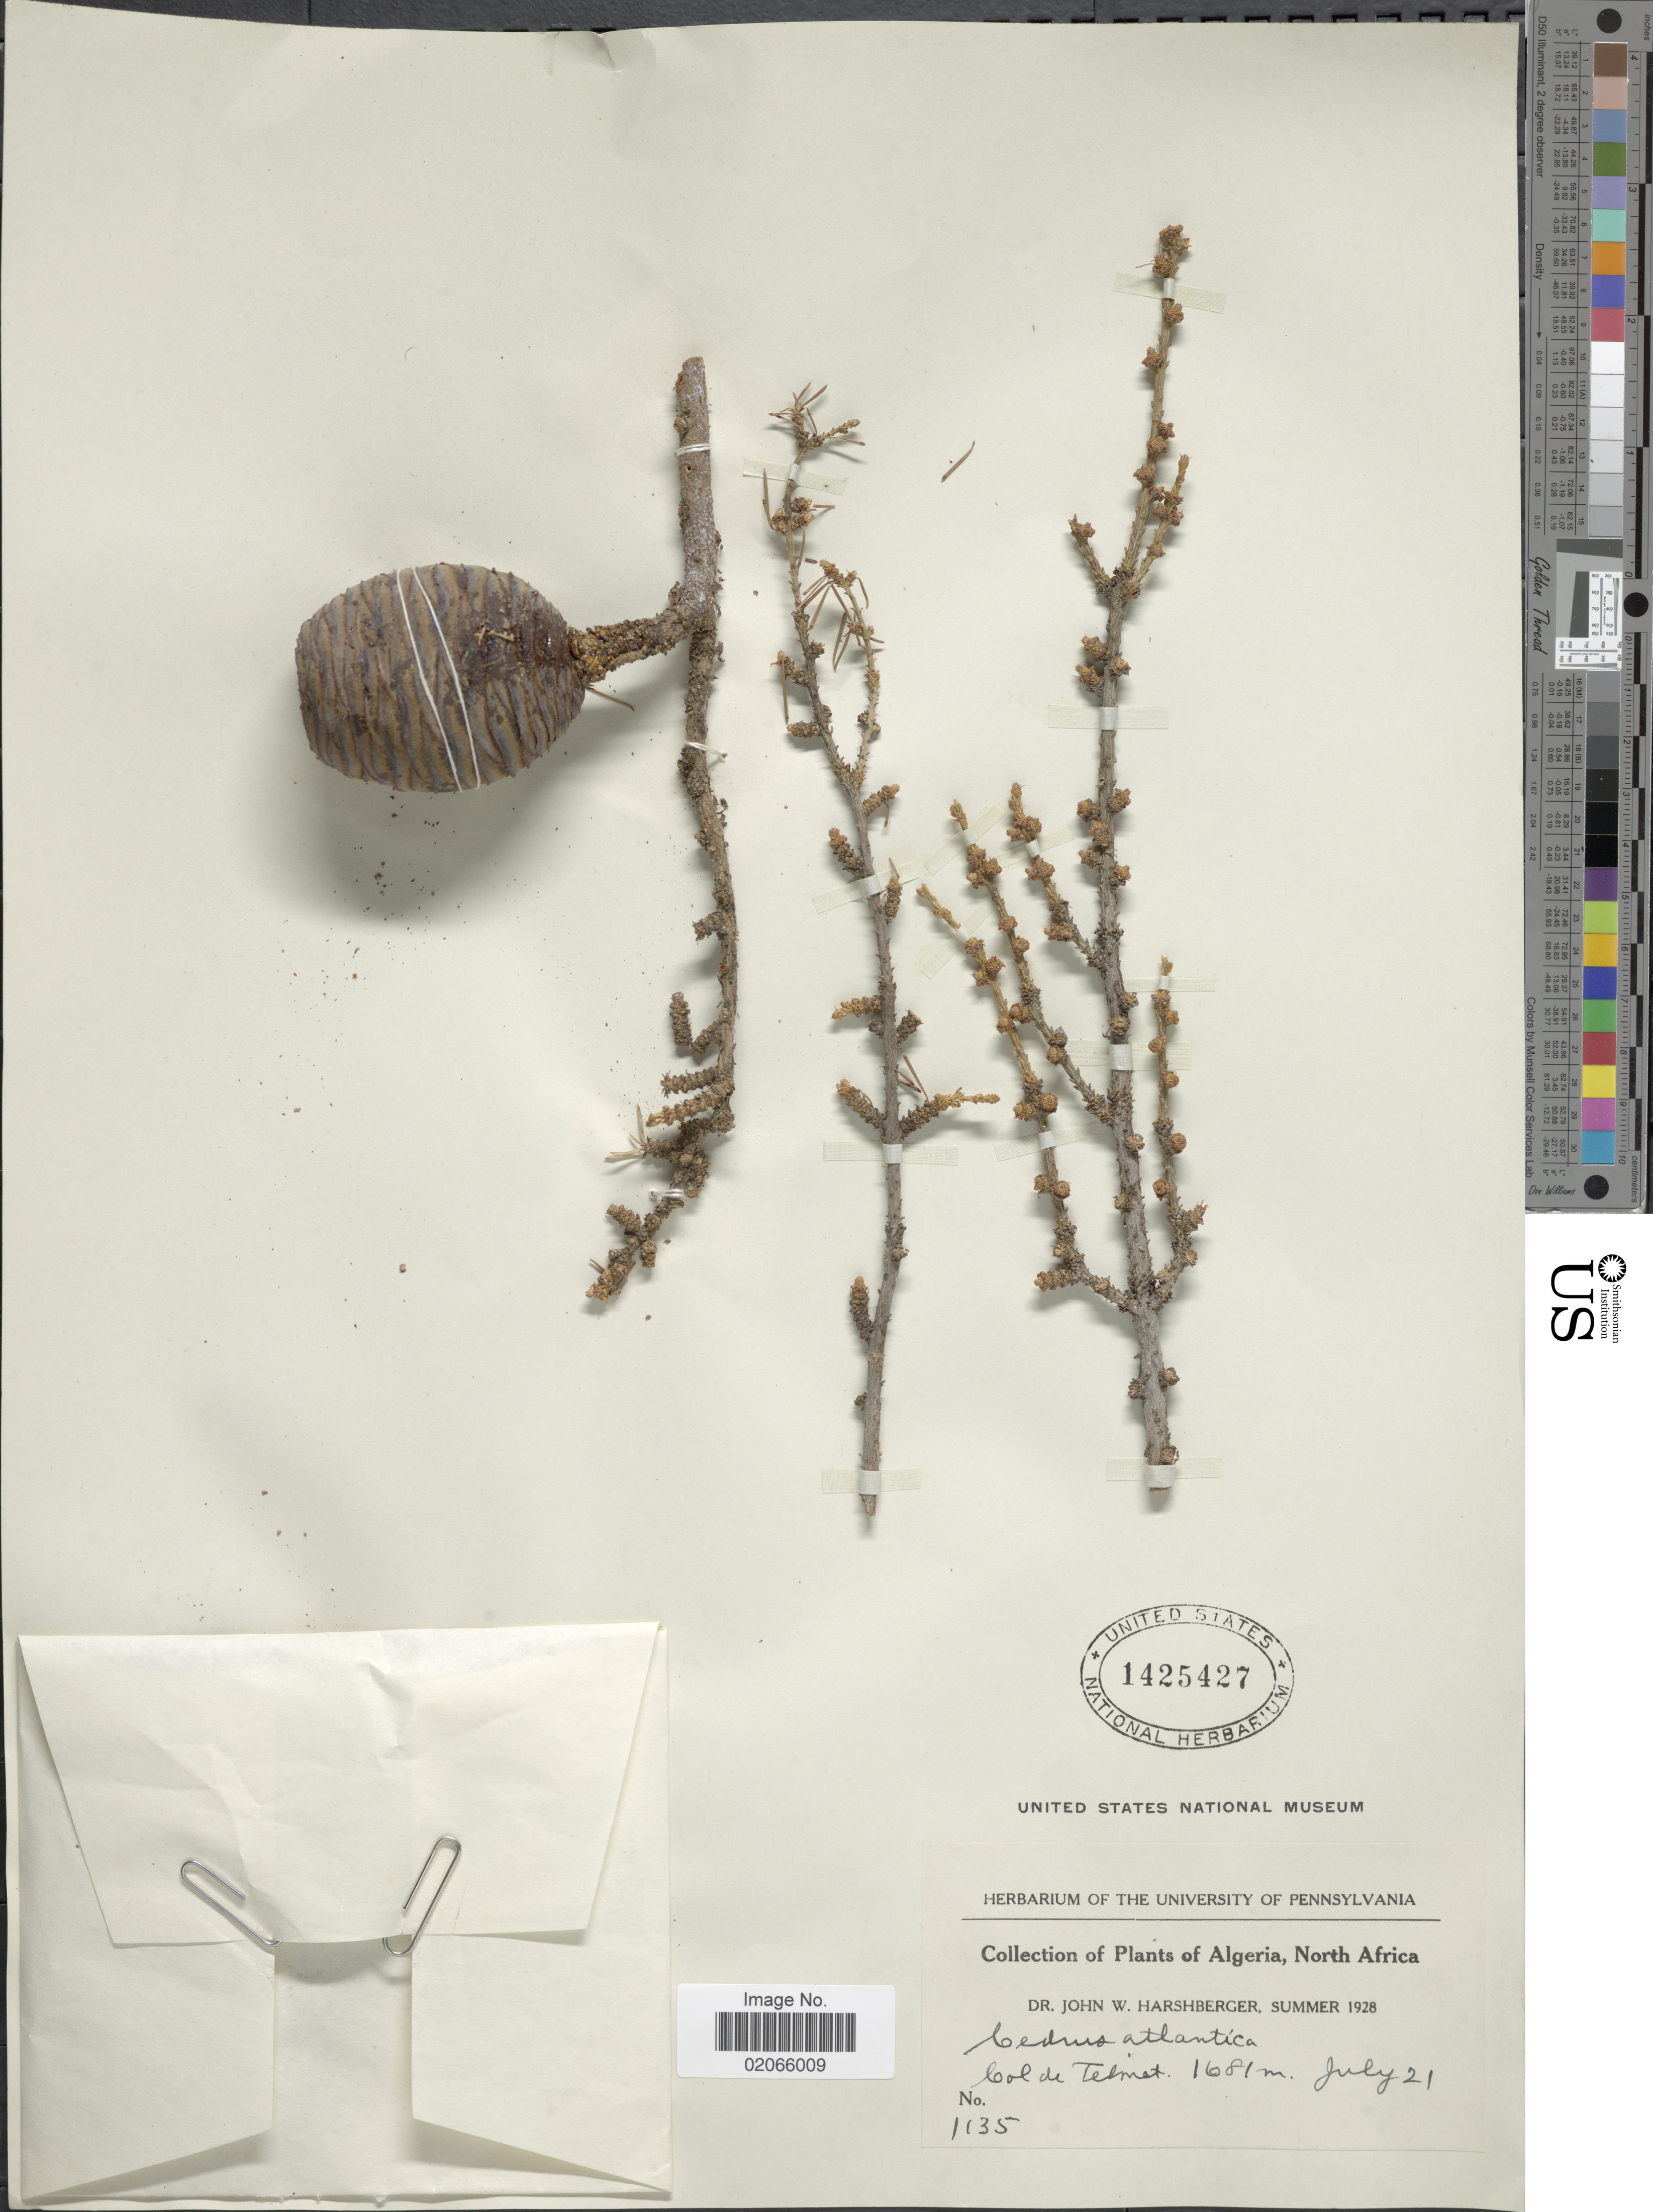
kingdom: Plantae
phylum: Tracheophyta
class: Pinopsida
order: Pinales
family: Pinaceae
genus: Cedrus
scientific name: Cedrus atlantica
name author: (Endl.) Manetti ex Carrière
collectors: J. W. Harshberger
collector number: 1135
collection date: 1928-07-21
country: Algeria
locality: Col de Telmet.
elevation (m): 1681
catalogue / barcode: US 1425427